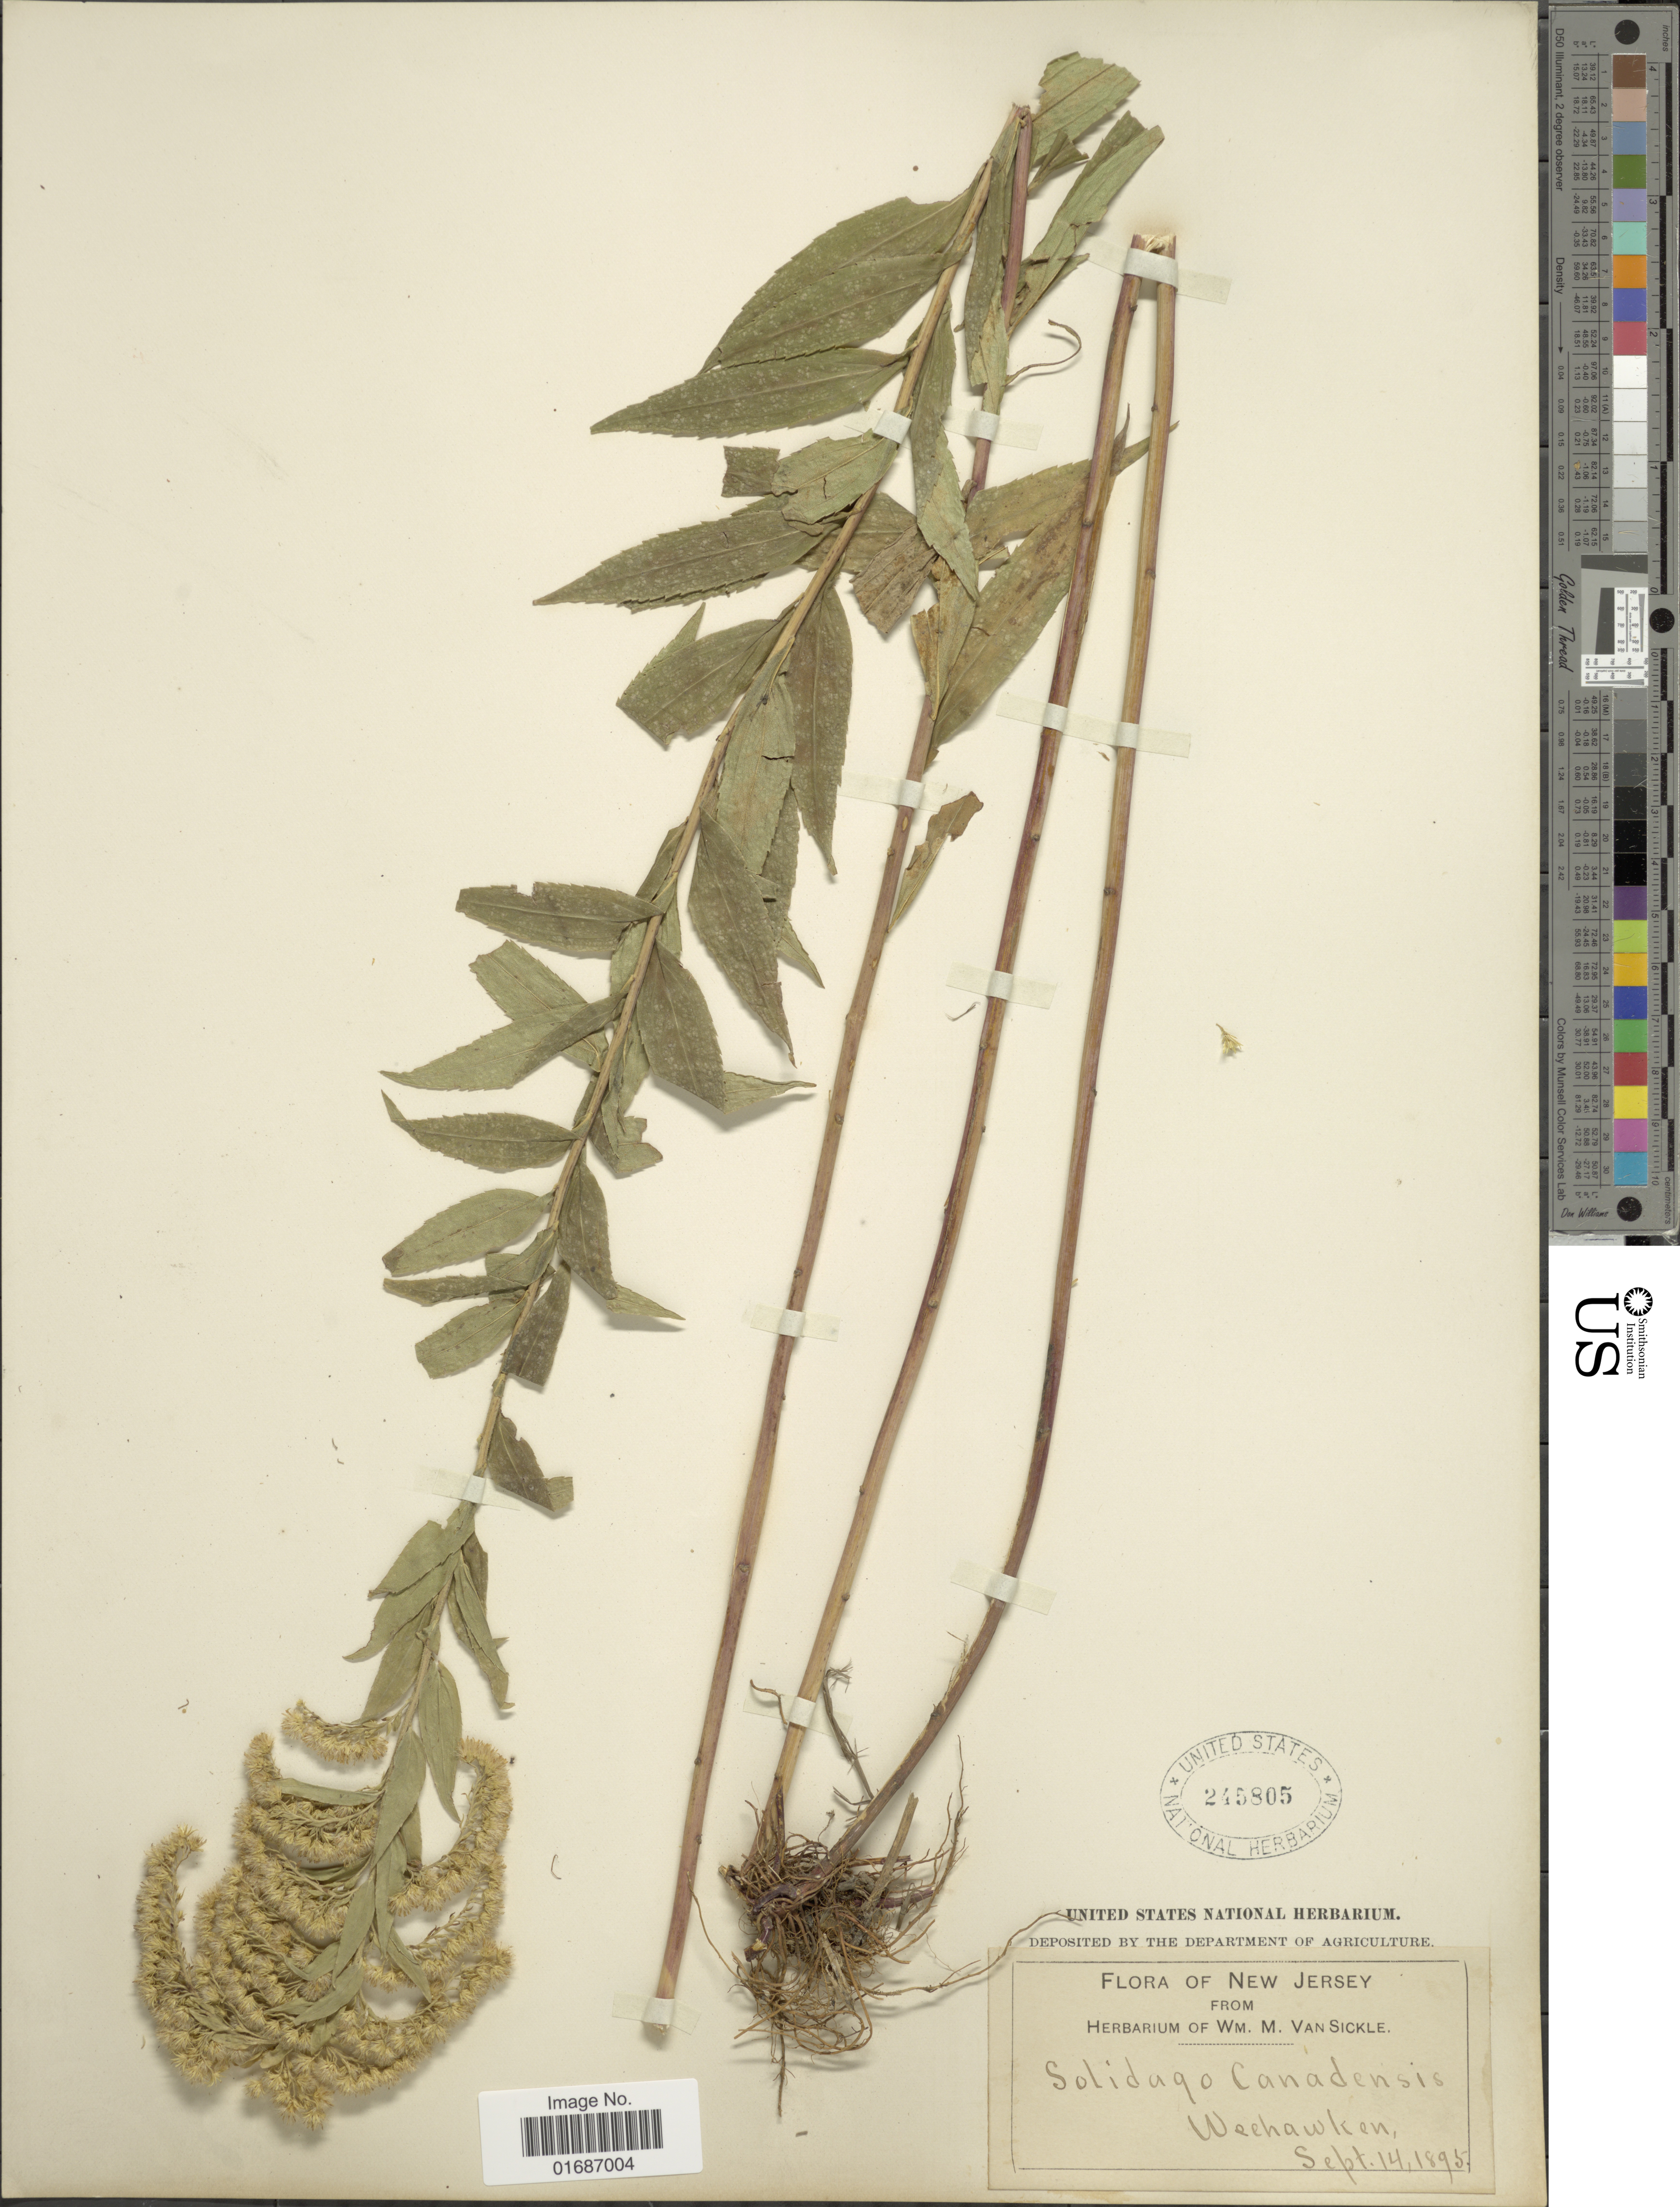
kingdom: Plantae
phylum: Tracheophyta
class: Magnoliopsida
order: Asterales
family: Asteraceae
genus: Solidago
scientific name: Solidago gigantea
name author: Aiton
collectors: ex herb. Wm. M. Van Sickle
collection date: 1895-09-14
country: United States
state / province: New Jersey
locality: Wechamken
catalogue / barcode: US 245805